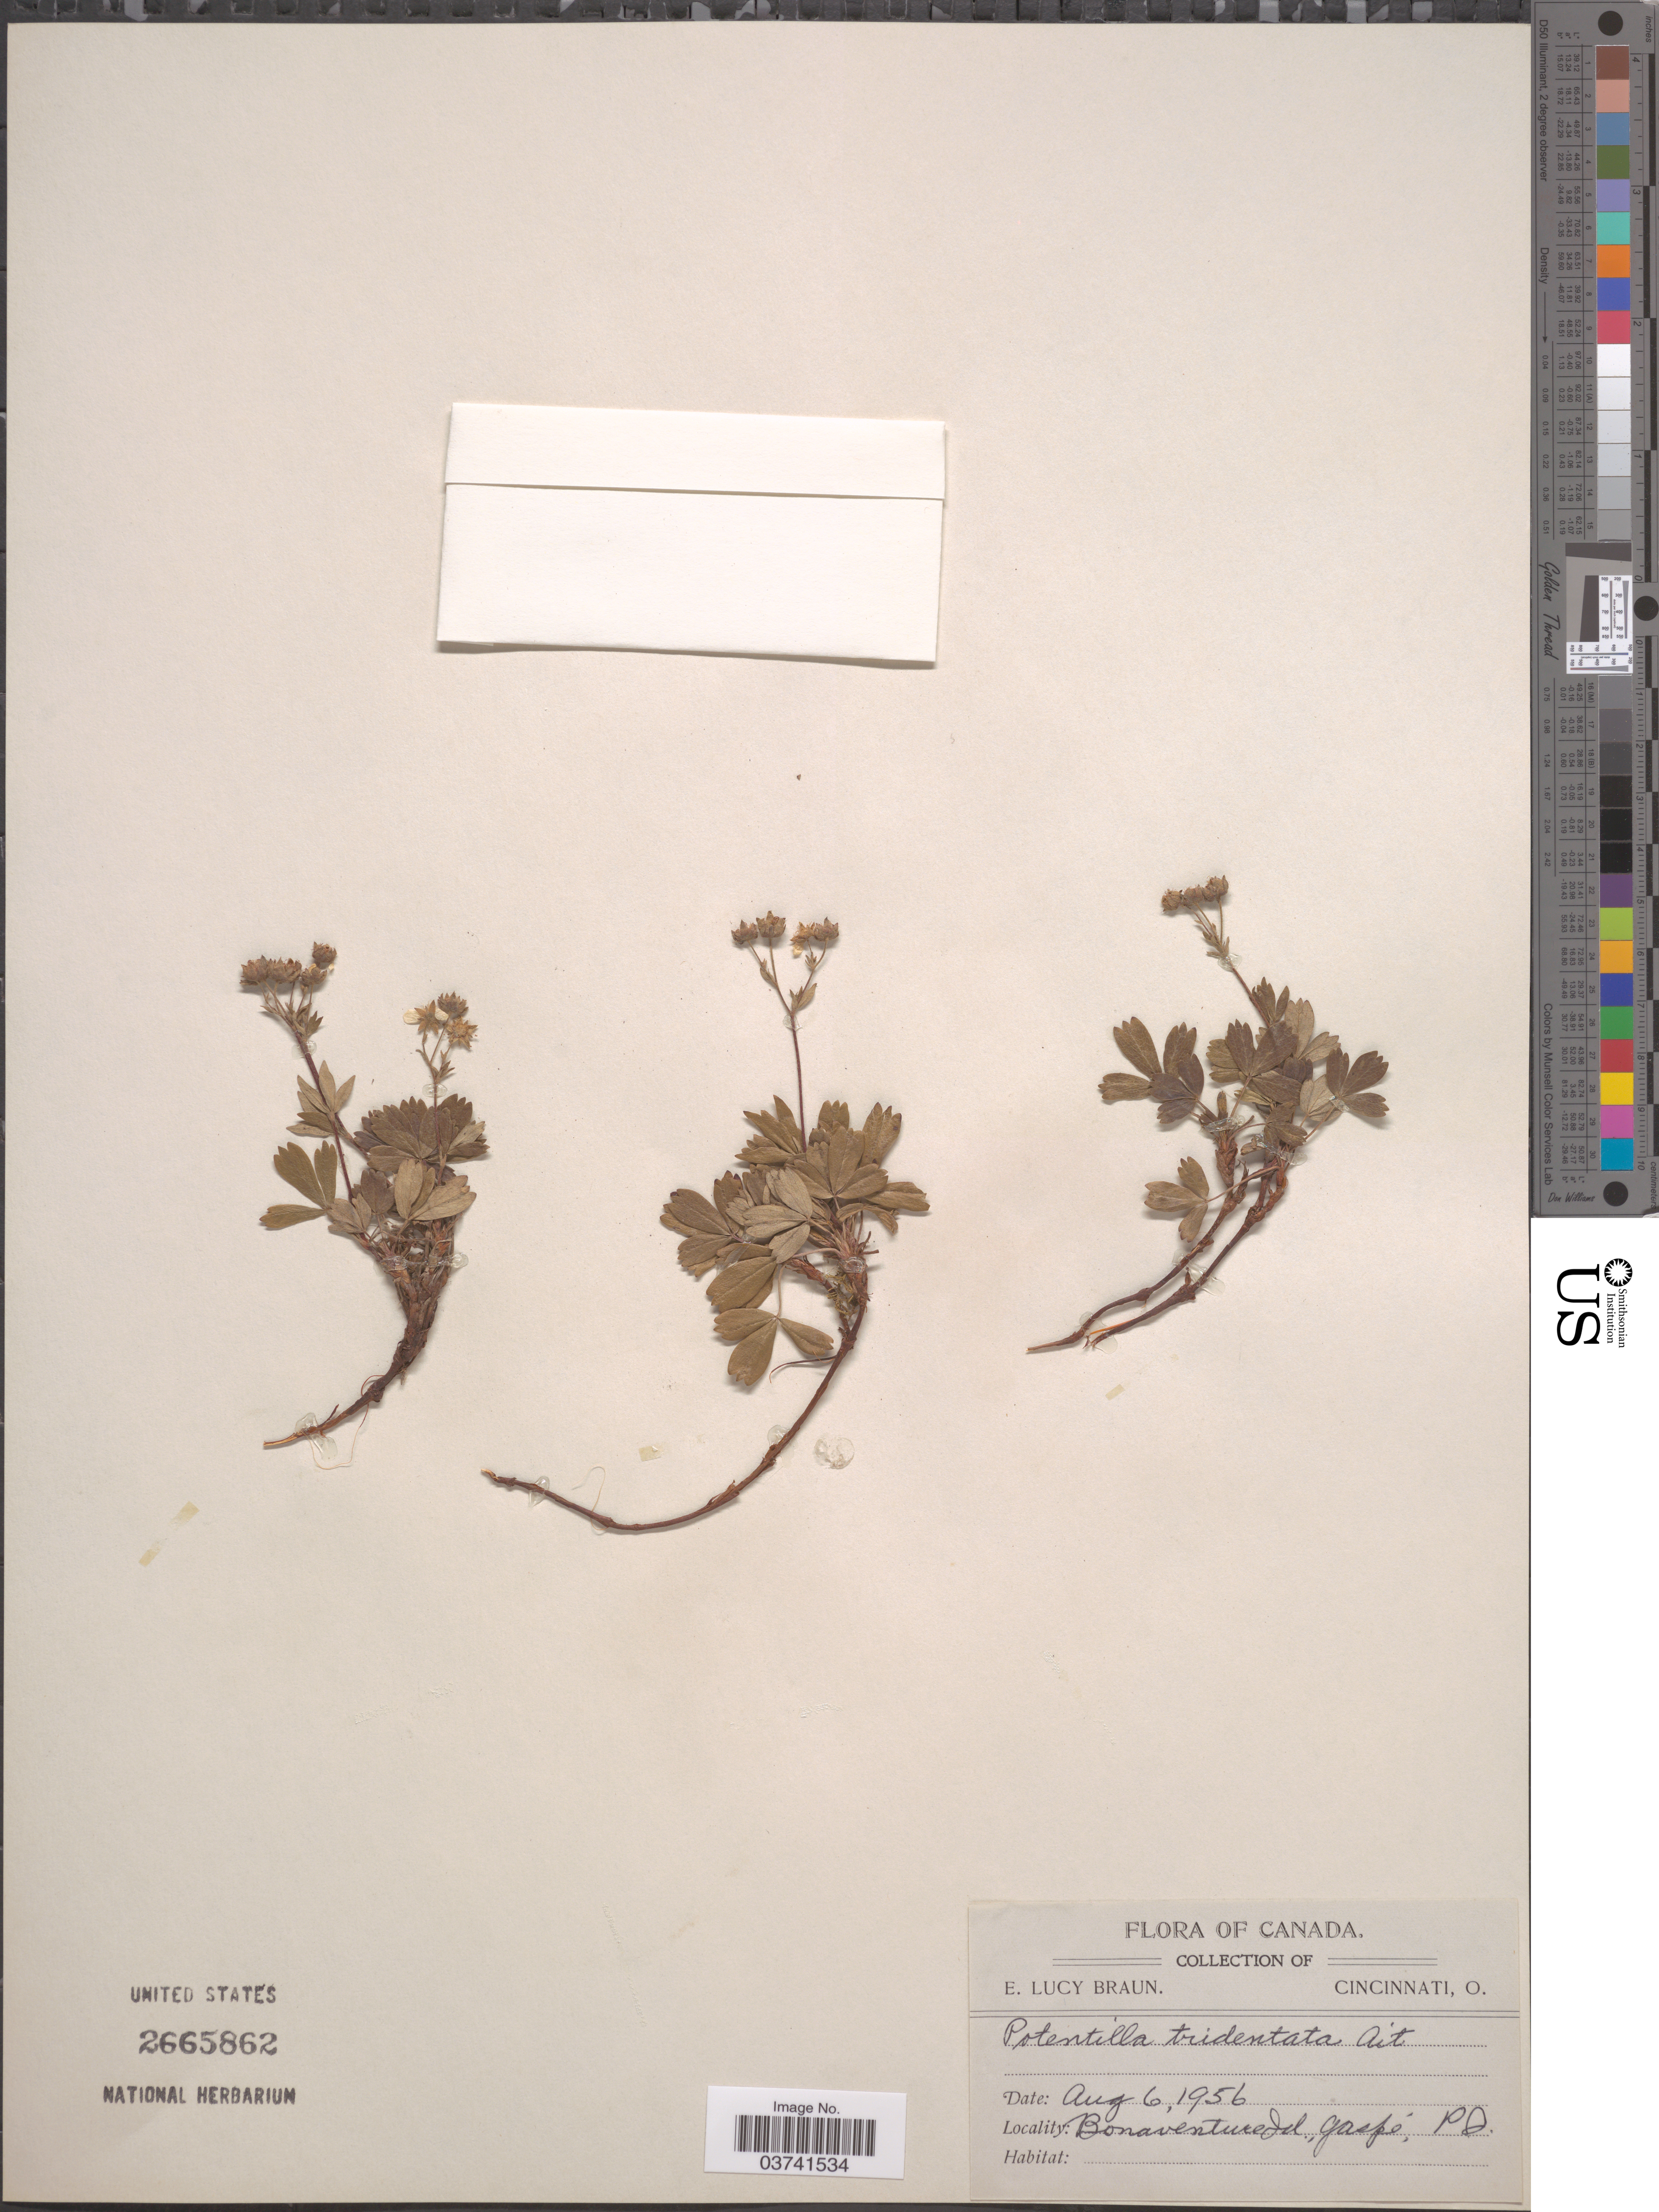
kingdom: Plantae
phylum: Tracheophyta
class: Magnoliopsida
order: Rosales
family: Rosaceae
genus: Potentilla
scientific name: Potentilla tridentata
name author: Aiton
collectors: E. L. Braun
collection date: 1956-08-06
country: Canada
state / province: Quebec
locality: Bonaventure Isl., Gaspé, P.Q.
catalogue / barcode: US 2665862